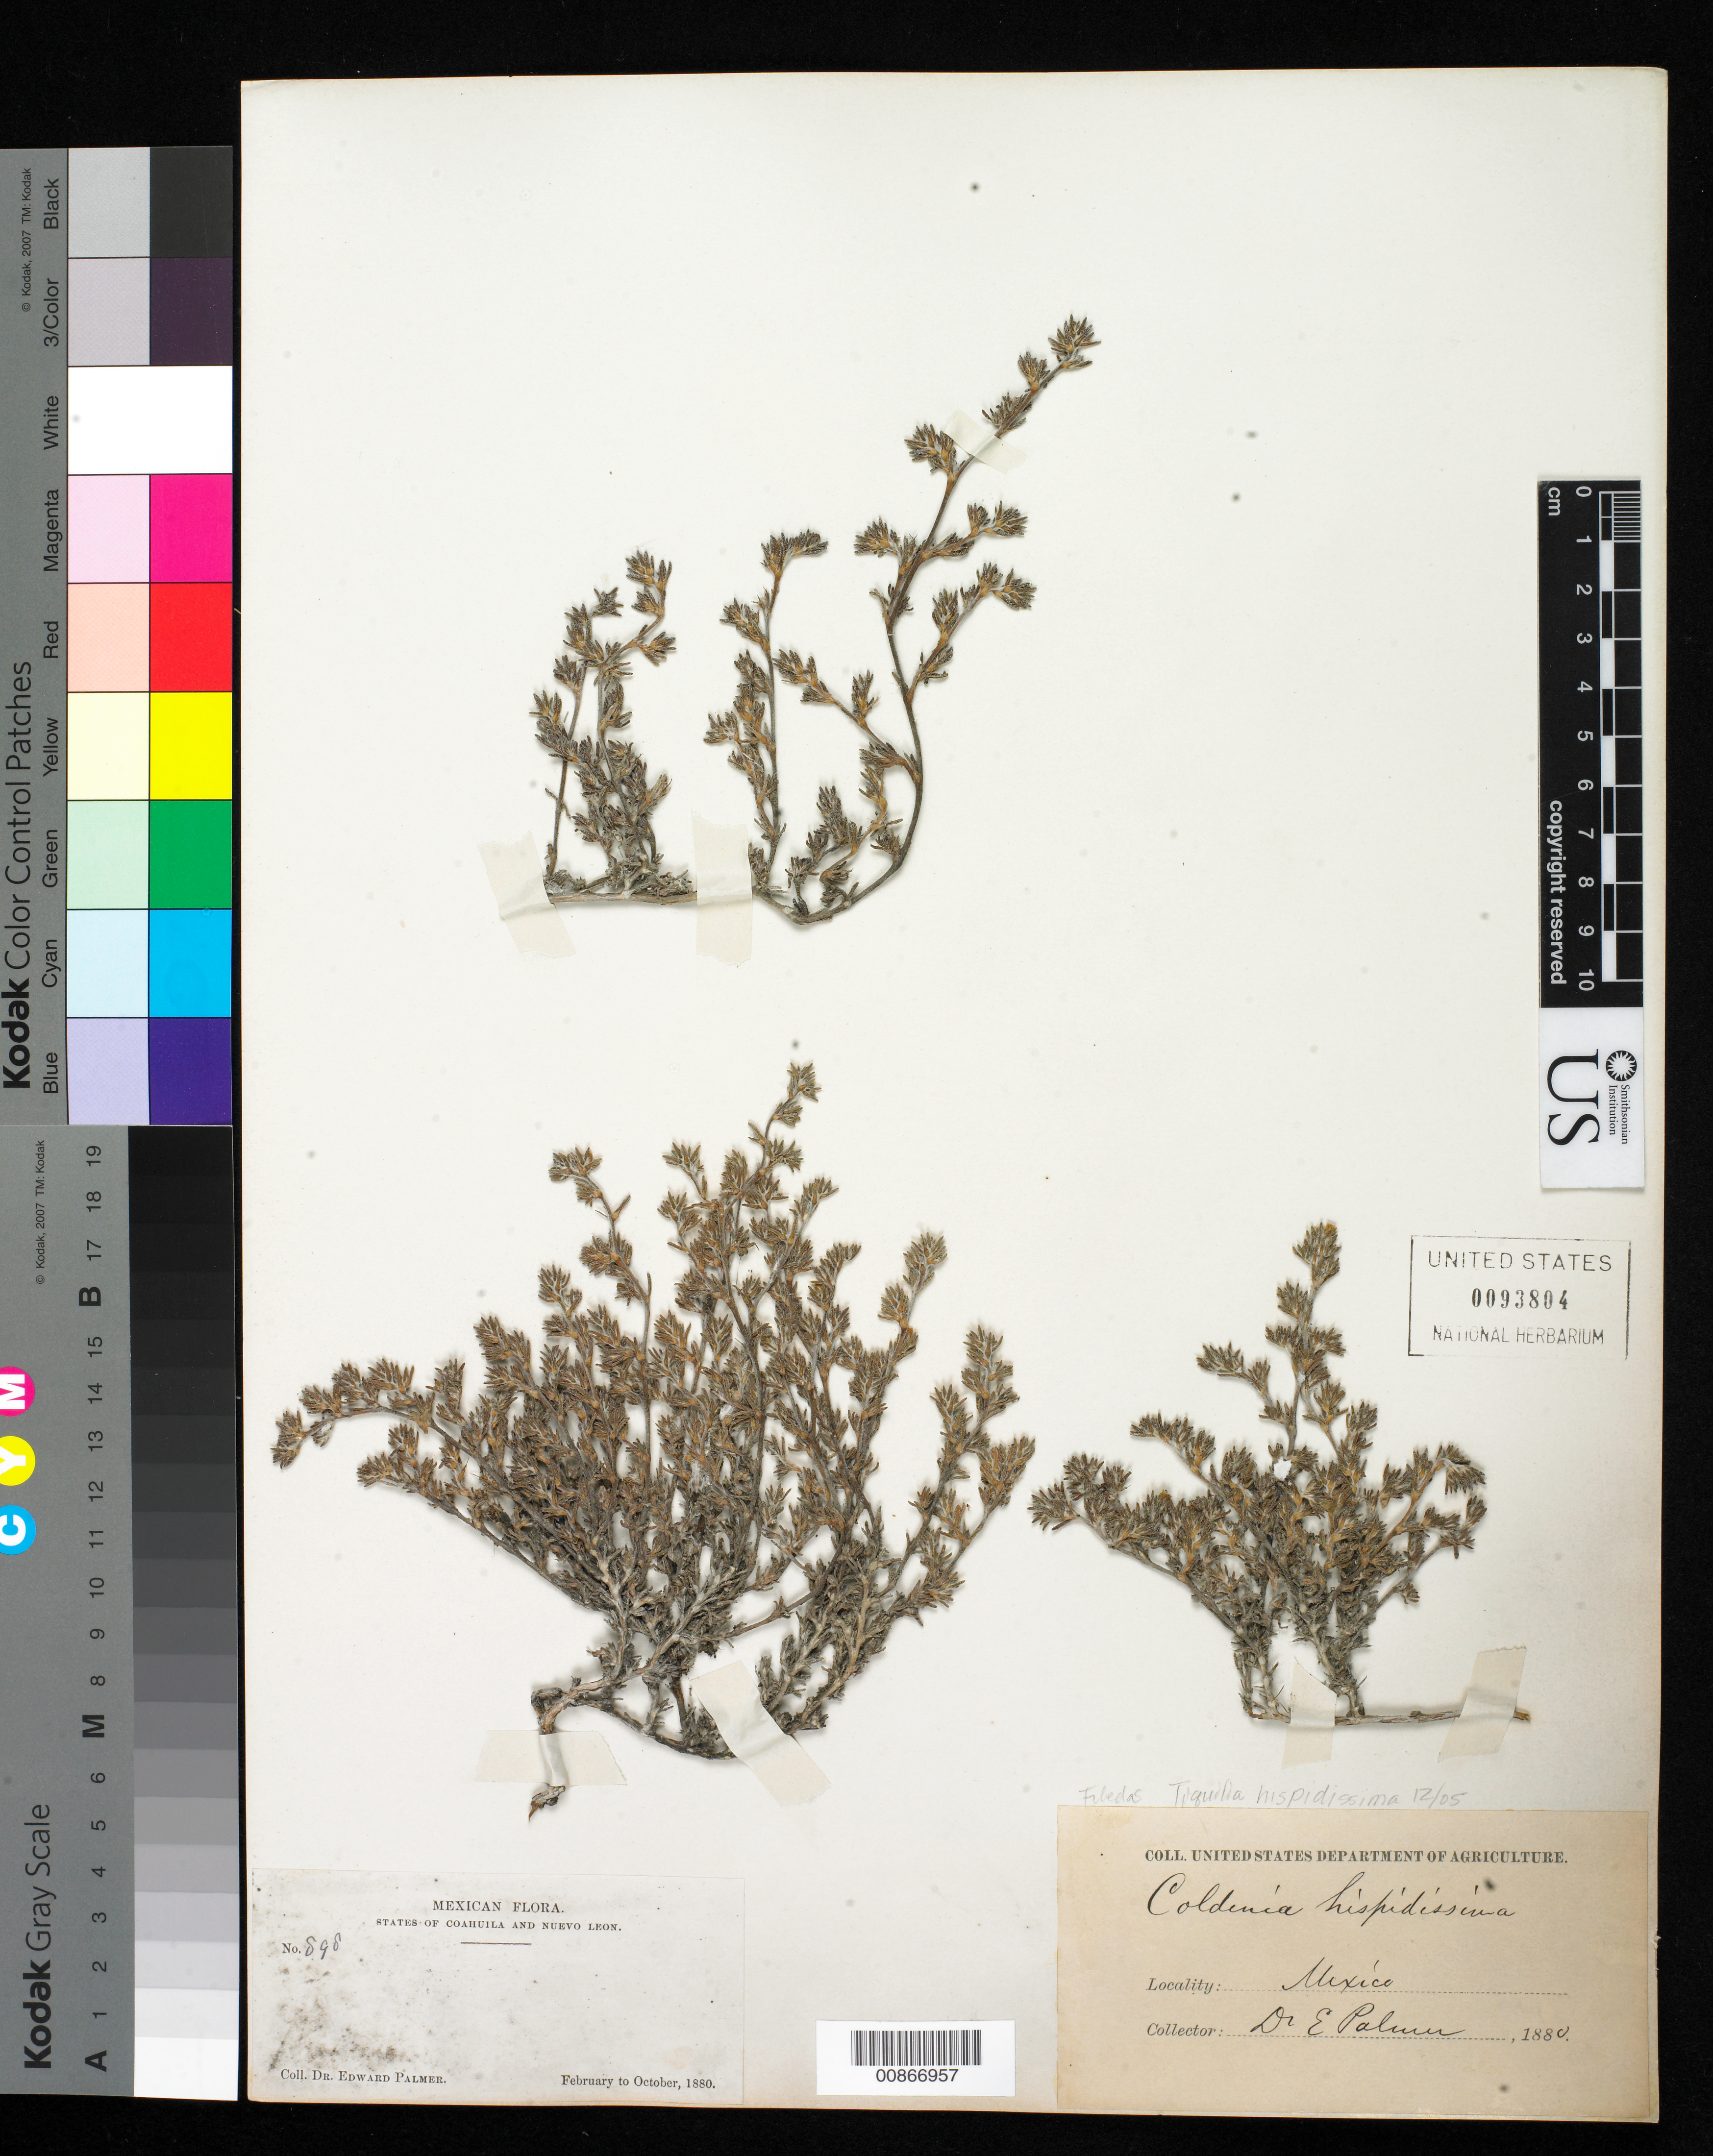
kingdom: Plantae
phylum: Tracheophyta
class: Magnoliopsida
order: Boraginales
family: Ehretiaceae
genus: Tiquilia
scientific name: Tiquilia hispidissima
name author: (Torr. & A. Gray) A.T. Richardson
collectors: E. Palmer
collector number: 898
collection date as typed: Feb 1880 to -- Oct 1880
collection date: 1880-02/1880-10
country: Mexico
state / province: Coahuila / Nuevo León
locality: States of Coahuila and Nuevo León.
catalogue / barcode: US 93804